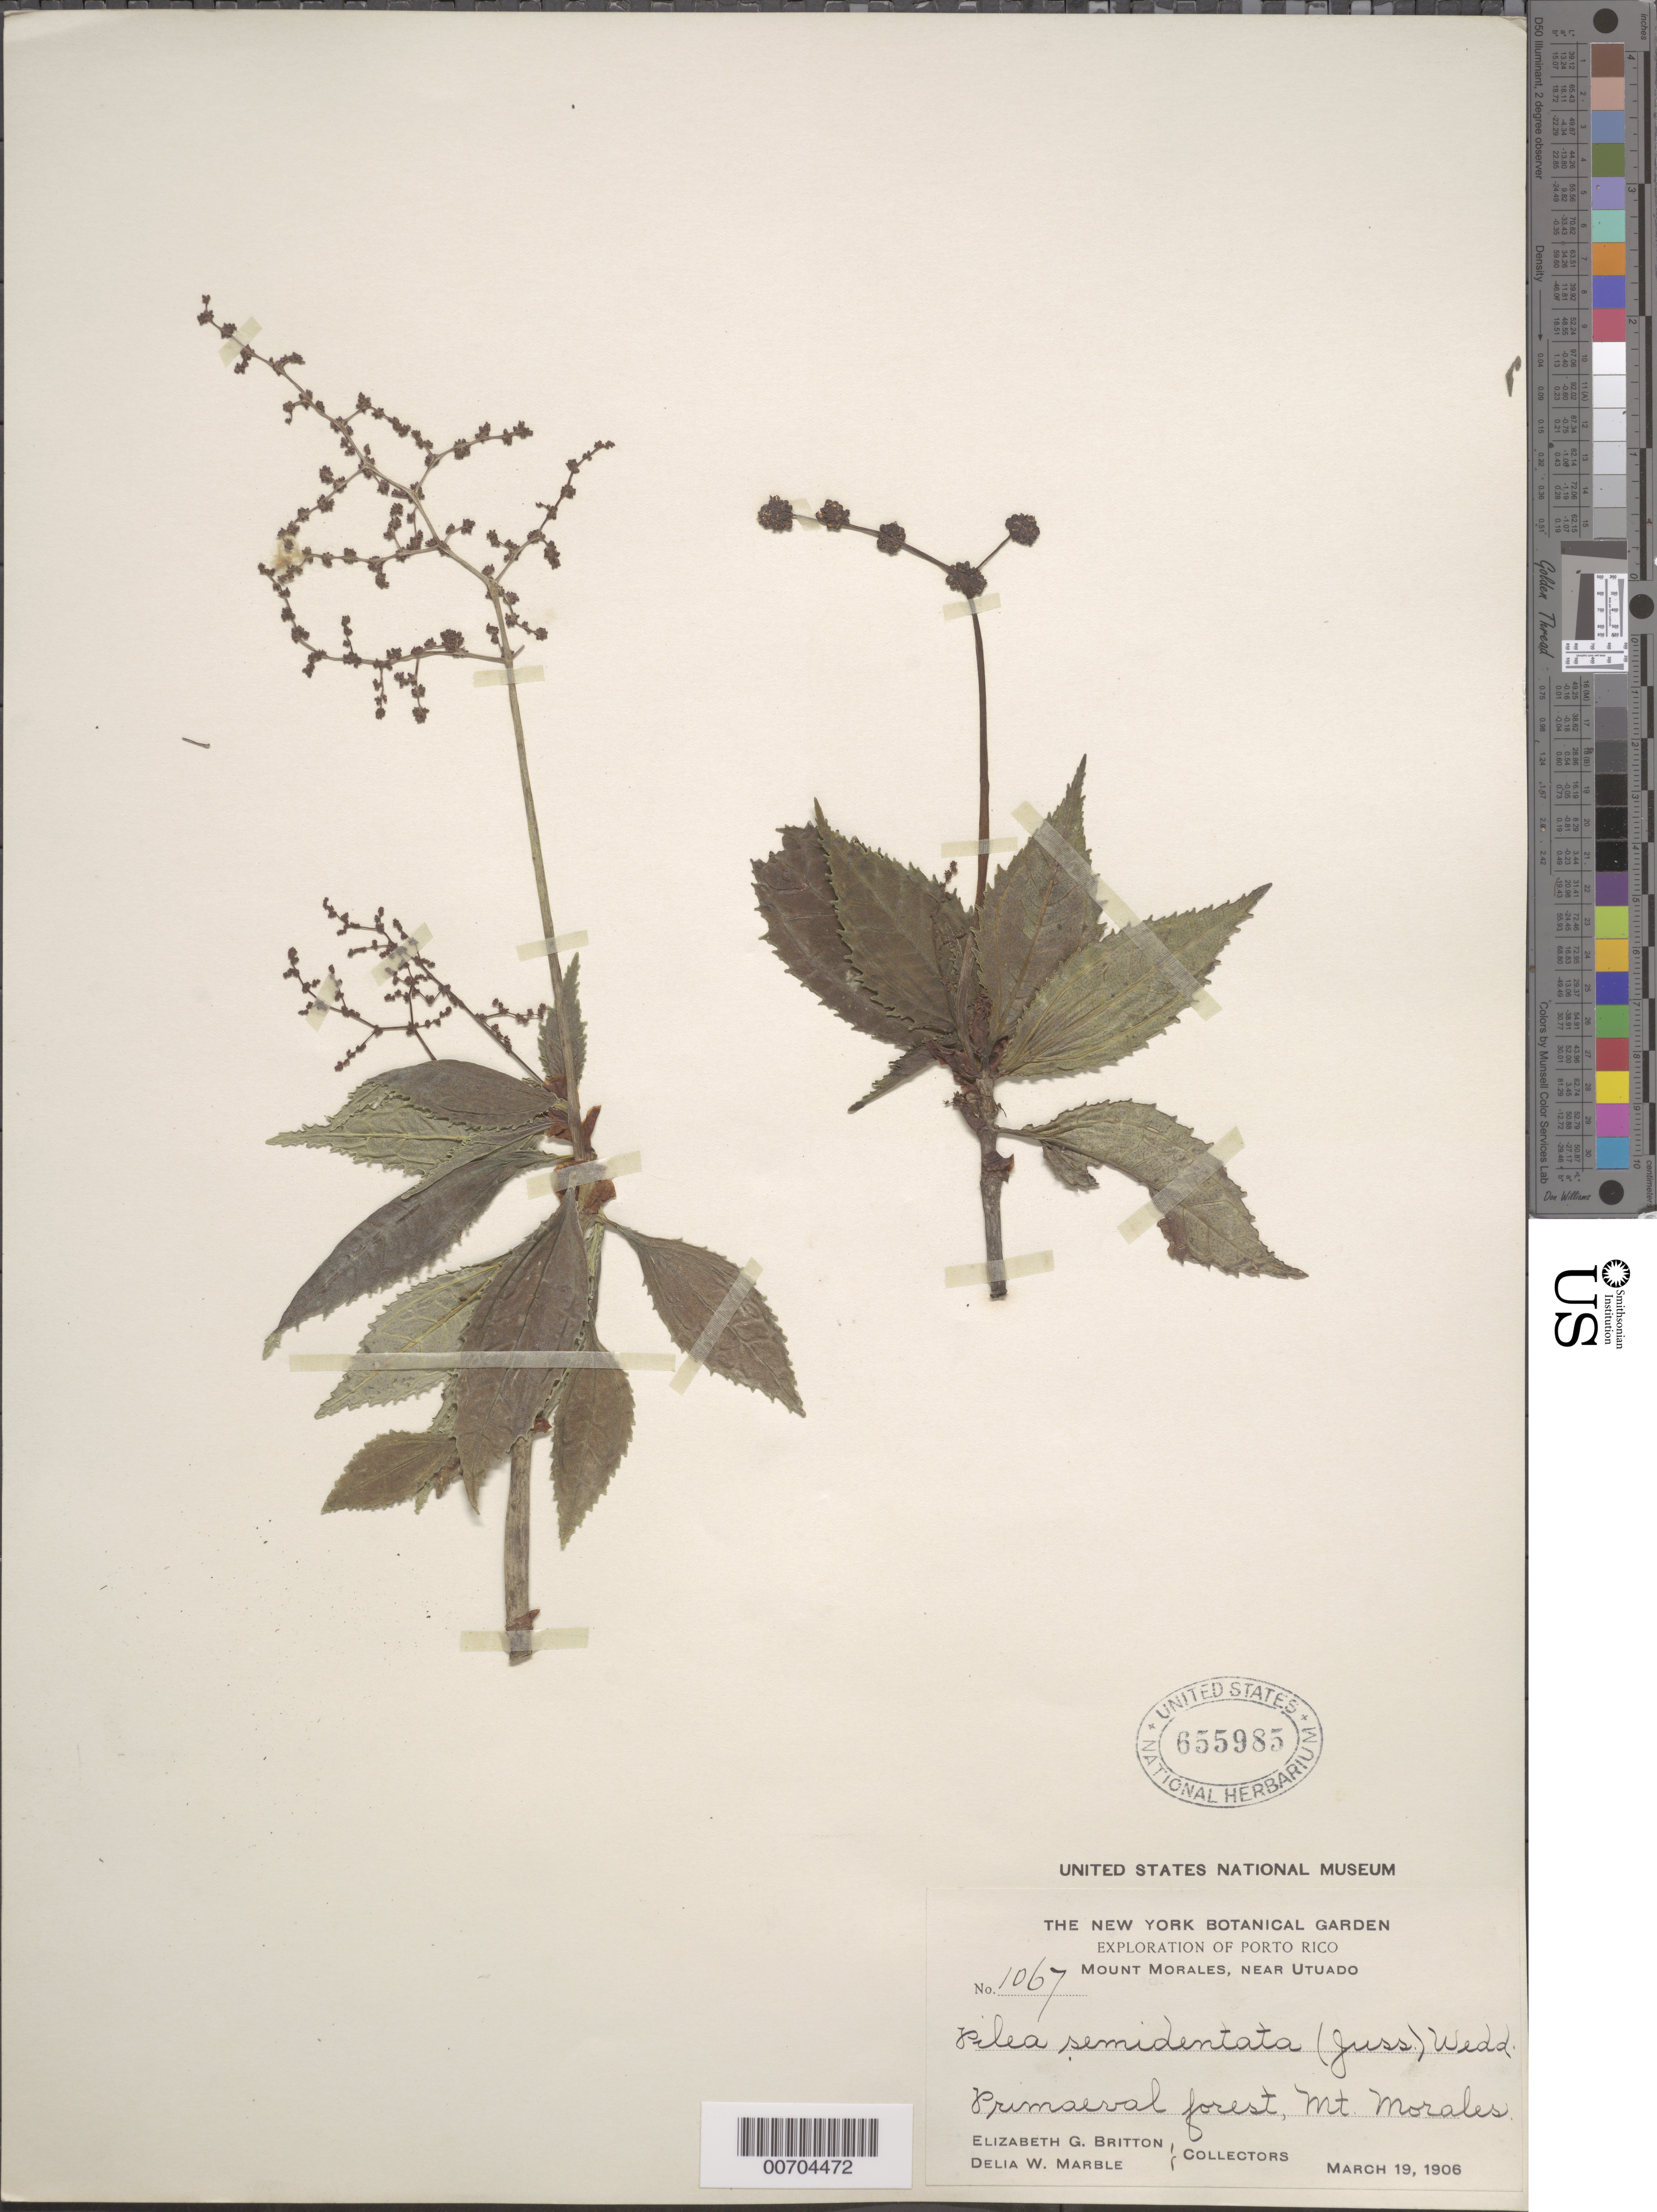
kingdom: Plantae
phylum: Tracheophyta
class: Magnoliopsida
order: Rosales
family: Urticaceae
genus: Pilea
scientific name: Pilea semidentata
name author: (Juss. ex Poir.) Wedd.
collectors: E. G. Britton & D. W. Marble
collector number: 1067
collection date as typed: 19 Mar 1906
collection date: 1906-03-19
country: Puerto Rico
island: Greater Antilles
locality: Mount Morales, near Utuado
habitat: Primaeval forest.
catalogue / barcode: US 655985